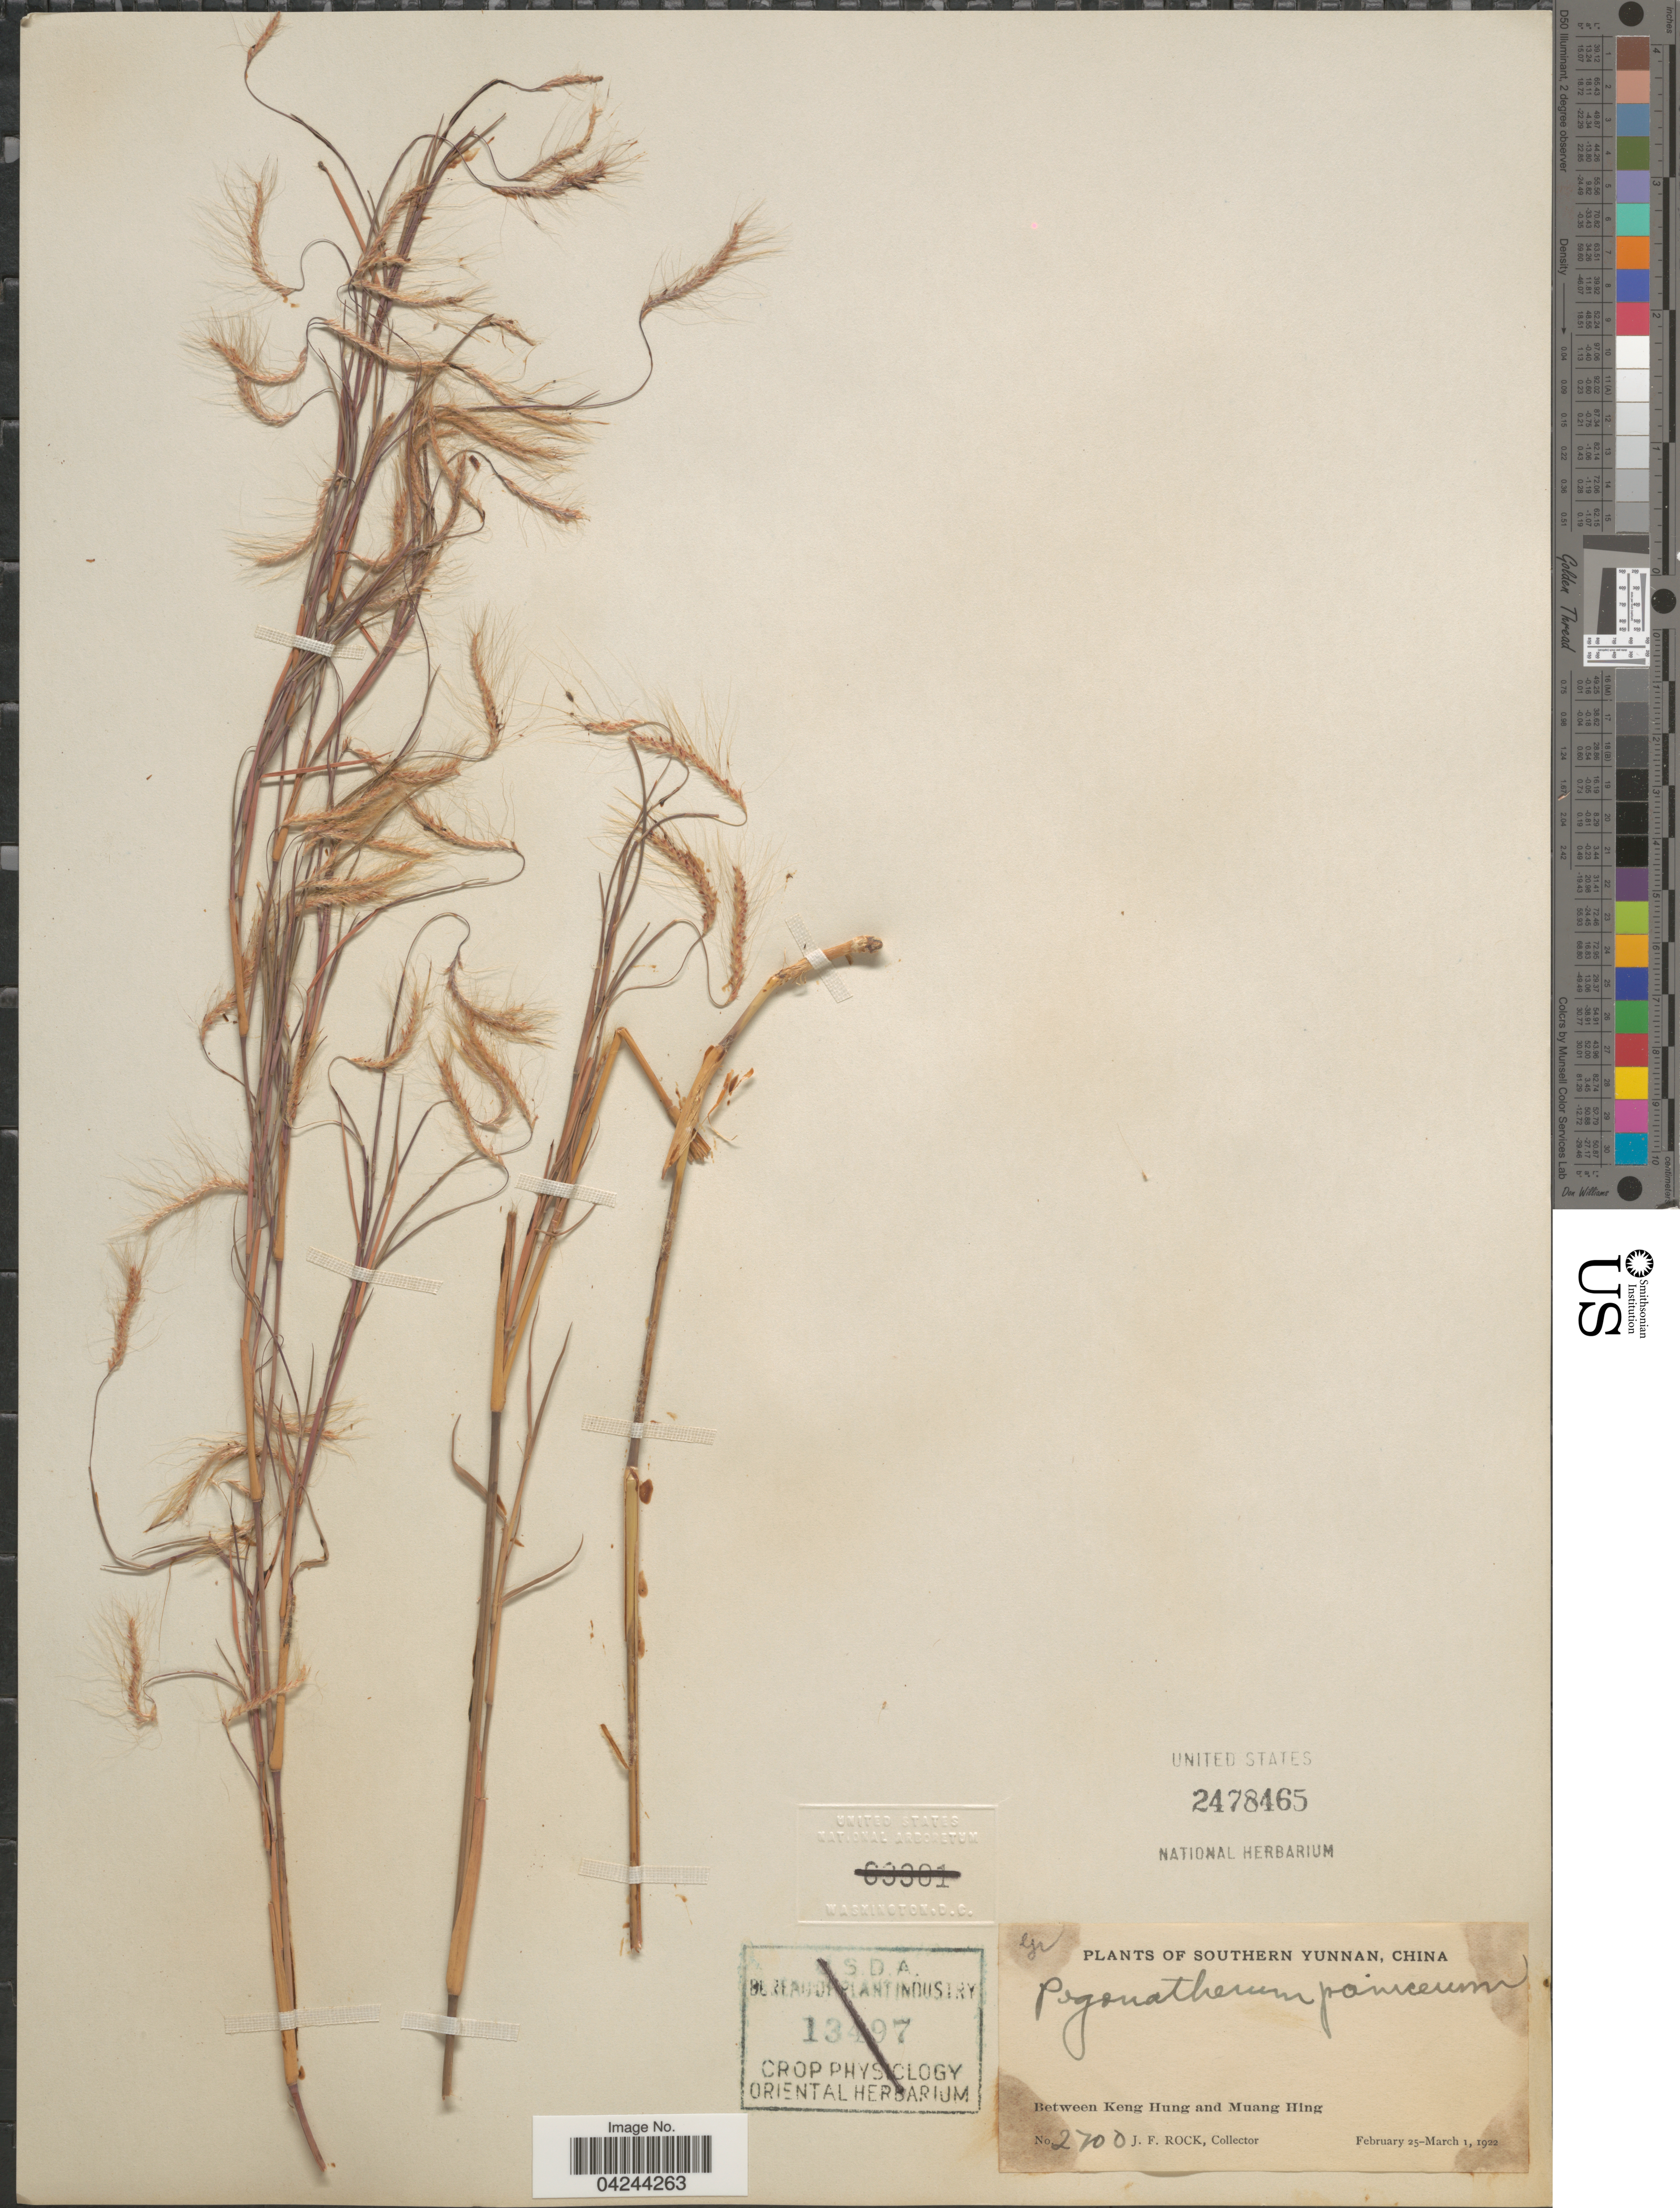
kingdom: Plantae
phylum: Tracheophyta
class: Liliopsida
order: Poales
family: Poaceae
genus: Pogonatherum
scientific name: Pogonatherum crinitum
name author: (Thunb.) Kunth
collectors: J. Rock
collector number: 2700*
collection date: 1922-02-25/1922-03-01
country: China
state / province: Yunnan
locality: Southern Yunnan. Between Keng Hung and Muang Hing.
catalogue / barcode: US 2478465